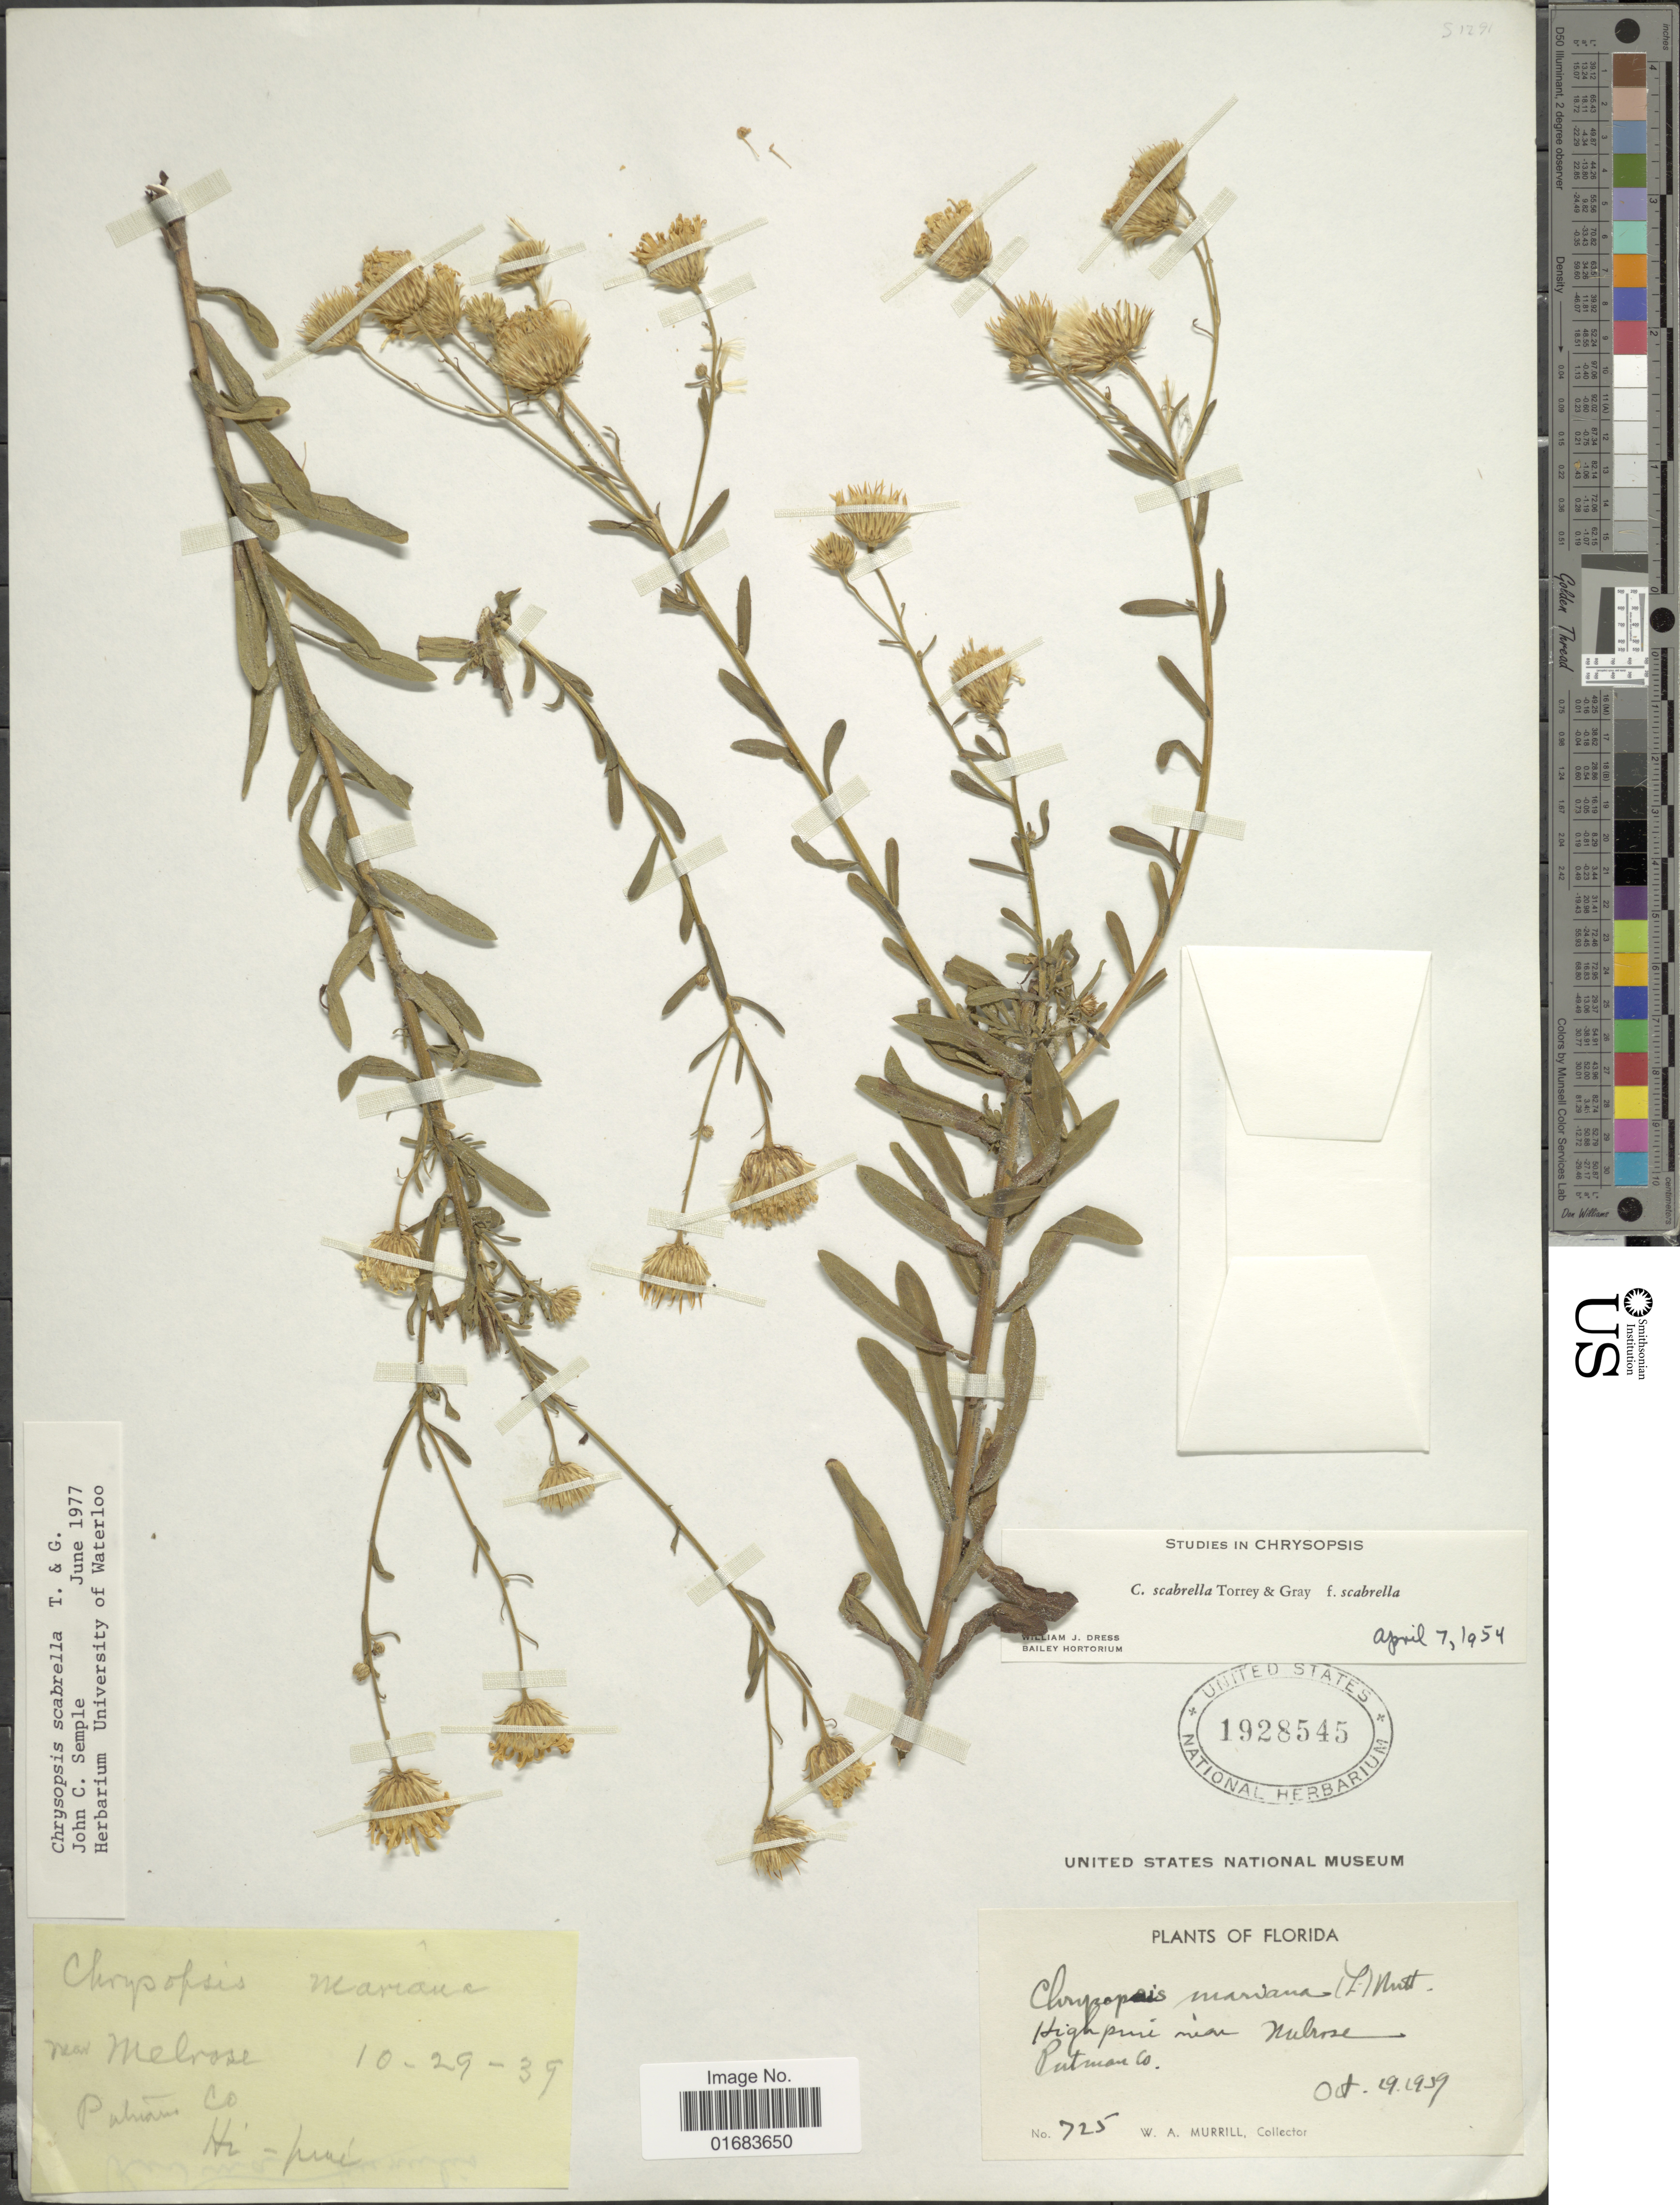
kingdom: Plantae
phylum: Tracheophyta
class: Magnoliopsida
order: Asterales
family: Asteraceae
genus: Chrysopsis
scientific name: Chrysopsis scabrella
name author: Torr. & A. Gray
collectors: W. A. Murrill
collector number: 725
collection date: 1959-10-19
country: United States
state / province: Florida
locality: Highpure nin Nulrose Putman Co.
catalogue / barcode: US 1928545